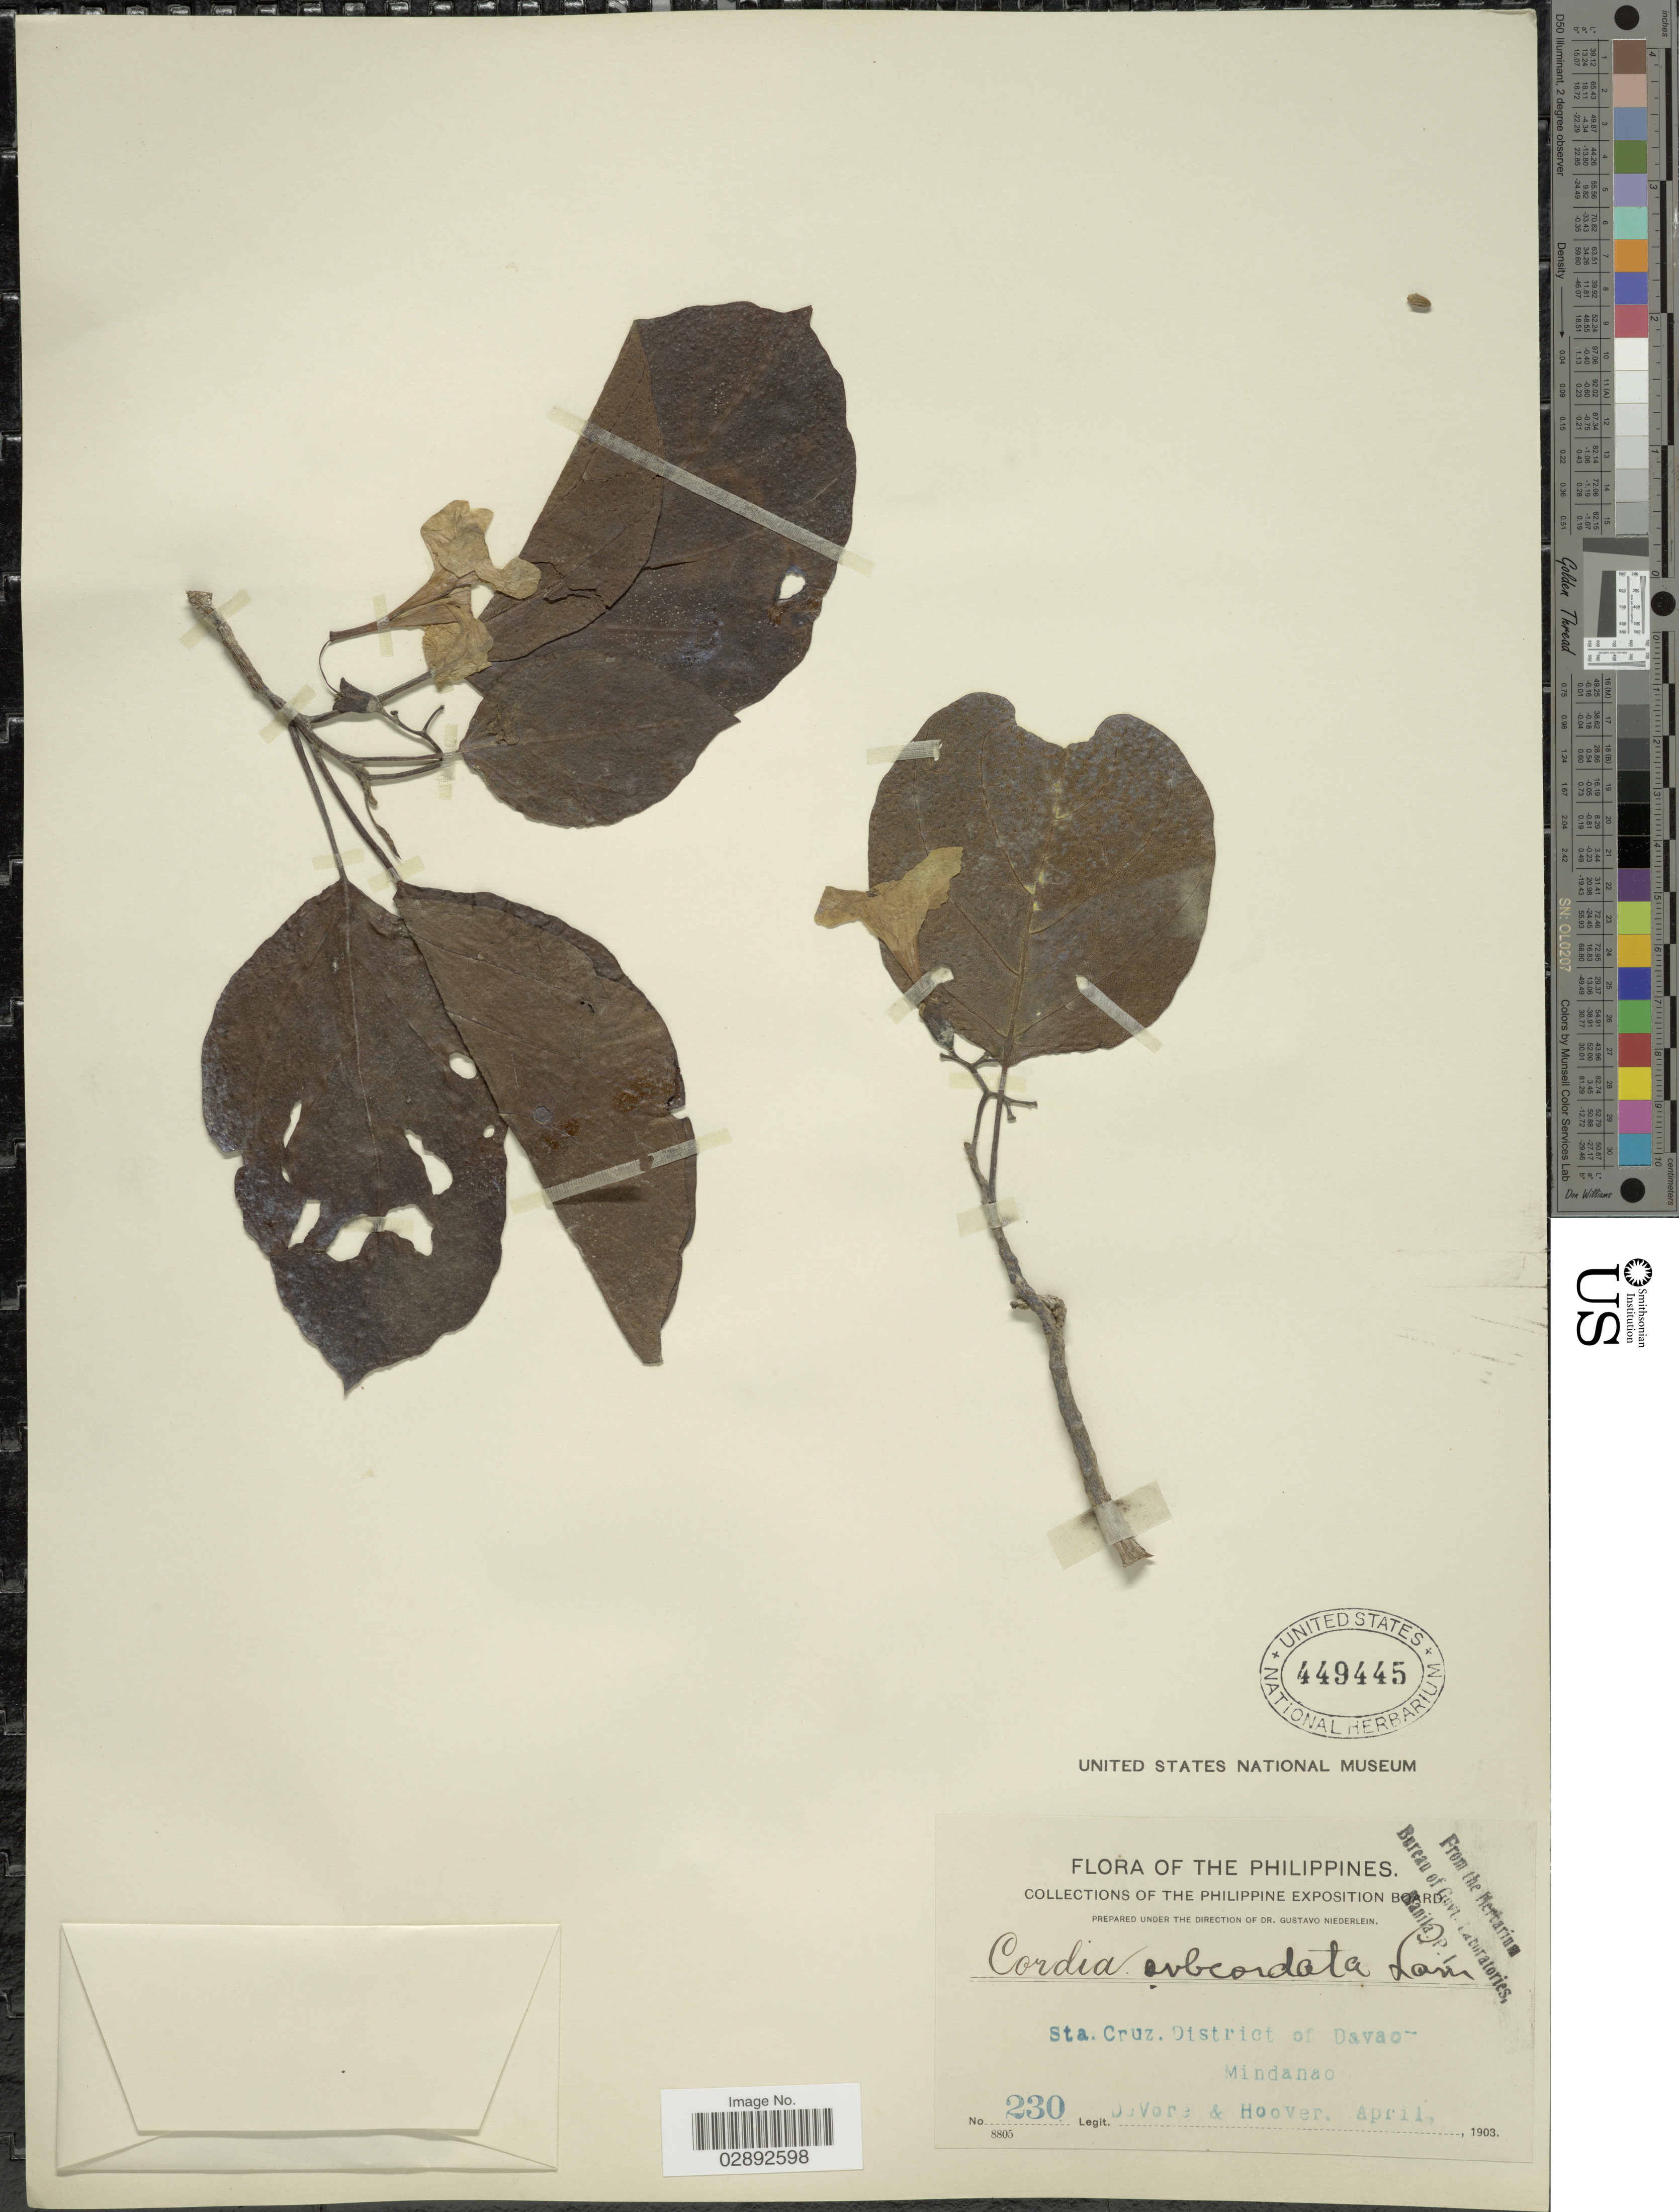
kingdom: Plantae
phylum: Tracheophyta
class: Magnoliopsida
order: Boraginales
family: Cordiaceae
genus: Cordia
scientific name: Cordia subcordata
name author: Lam.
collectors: -. DeVore & -- Hoover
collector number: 230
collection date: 1903-04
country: Philippines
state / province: Davao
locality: Sta. Cruz District of Davao- Mindanao.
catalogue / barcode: US 449445